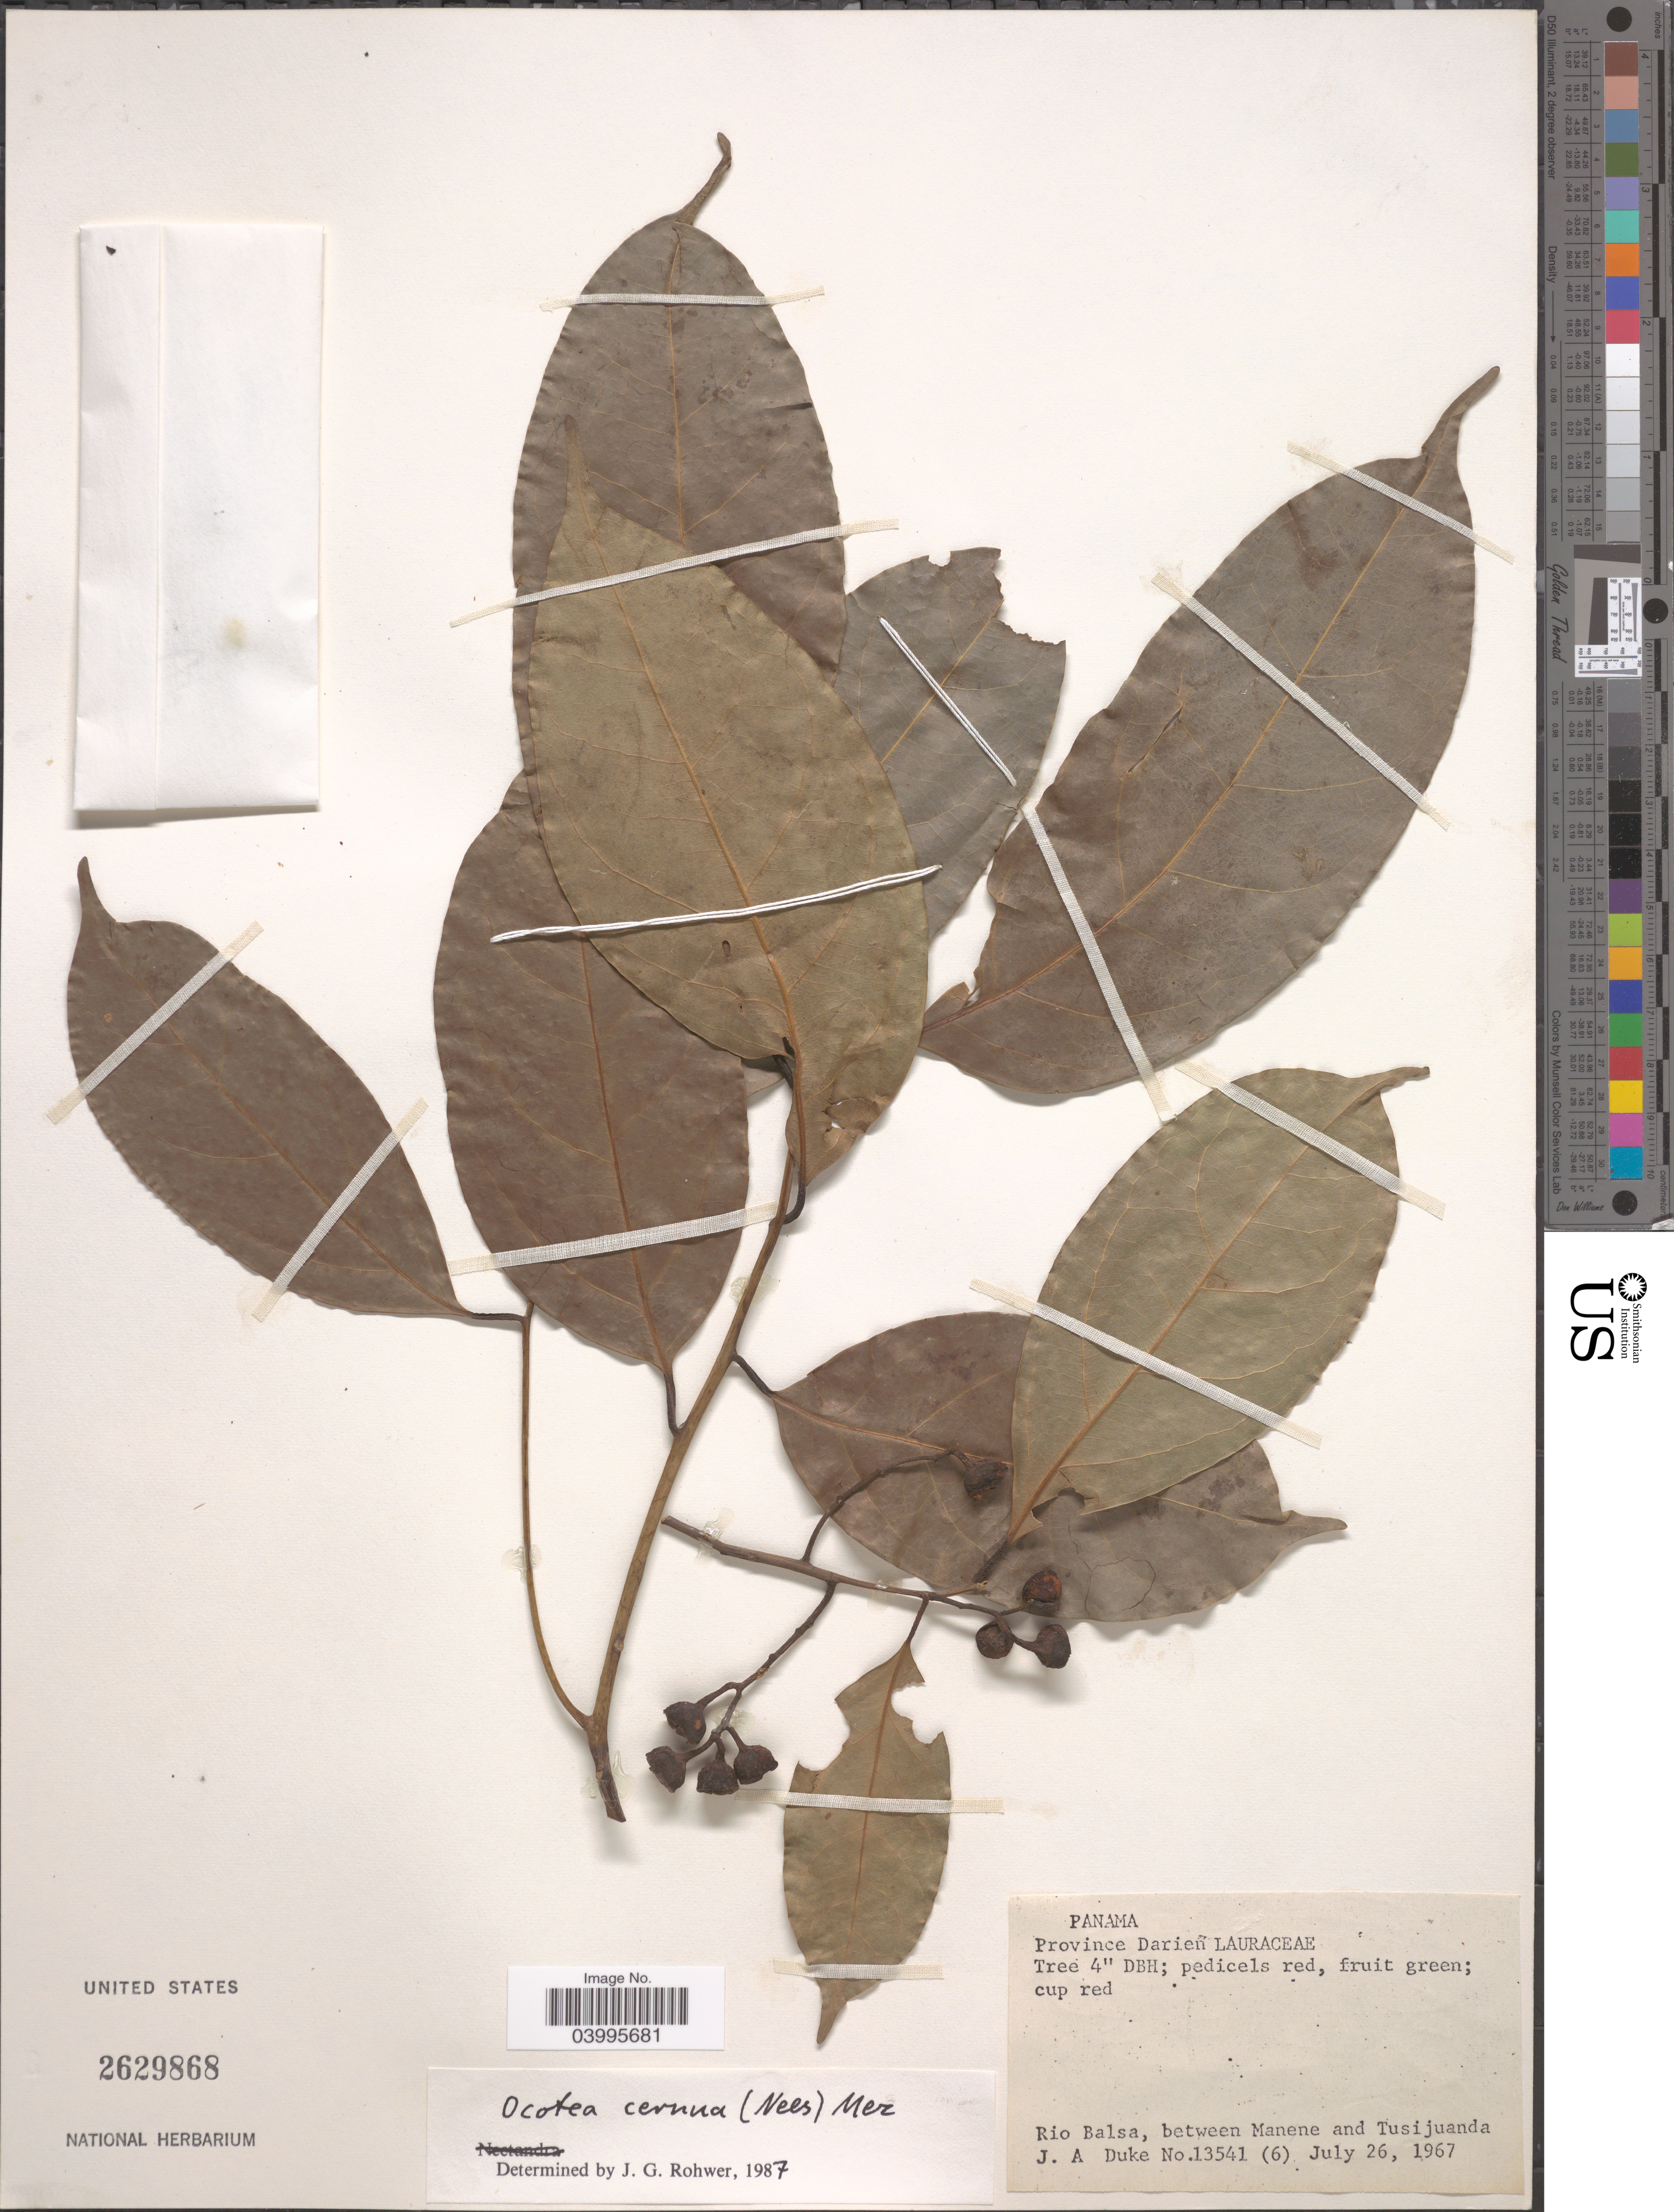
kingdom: Plantae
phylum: Tracheophyta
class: Magnoliopsida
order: Laurales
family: Lauraceae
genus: Ocotea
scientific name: Ocotea cernua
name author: (Nees) Mez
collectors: J. A. Duke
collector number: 13541(6)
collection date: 1967-07-26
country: Panama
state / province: Darien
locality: Rio Balsa, between Manene and Tusijuanda.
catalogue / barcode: US 2629868